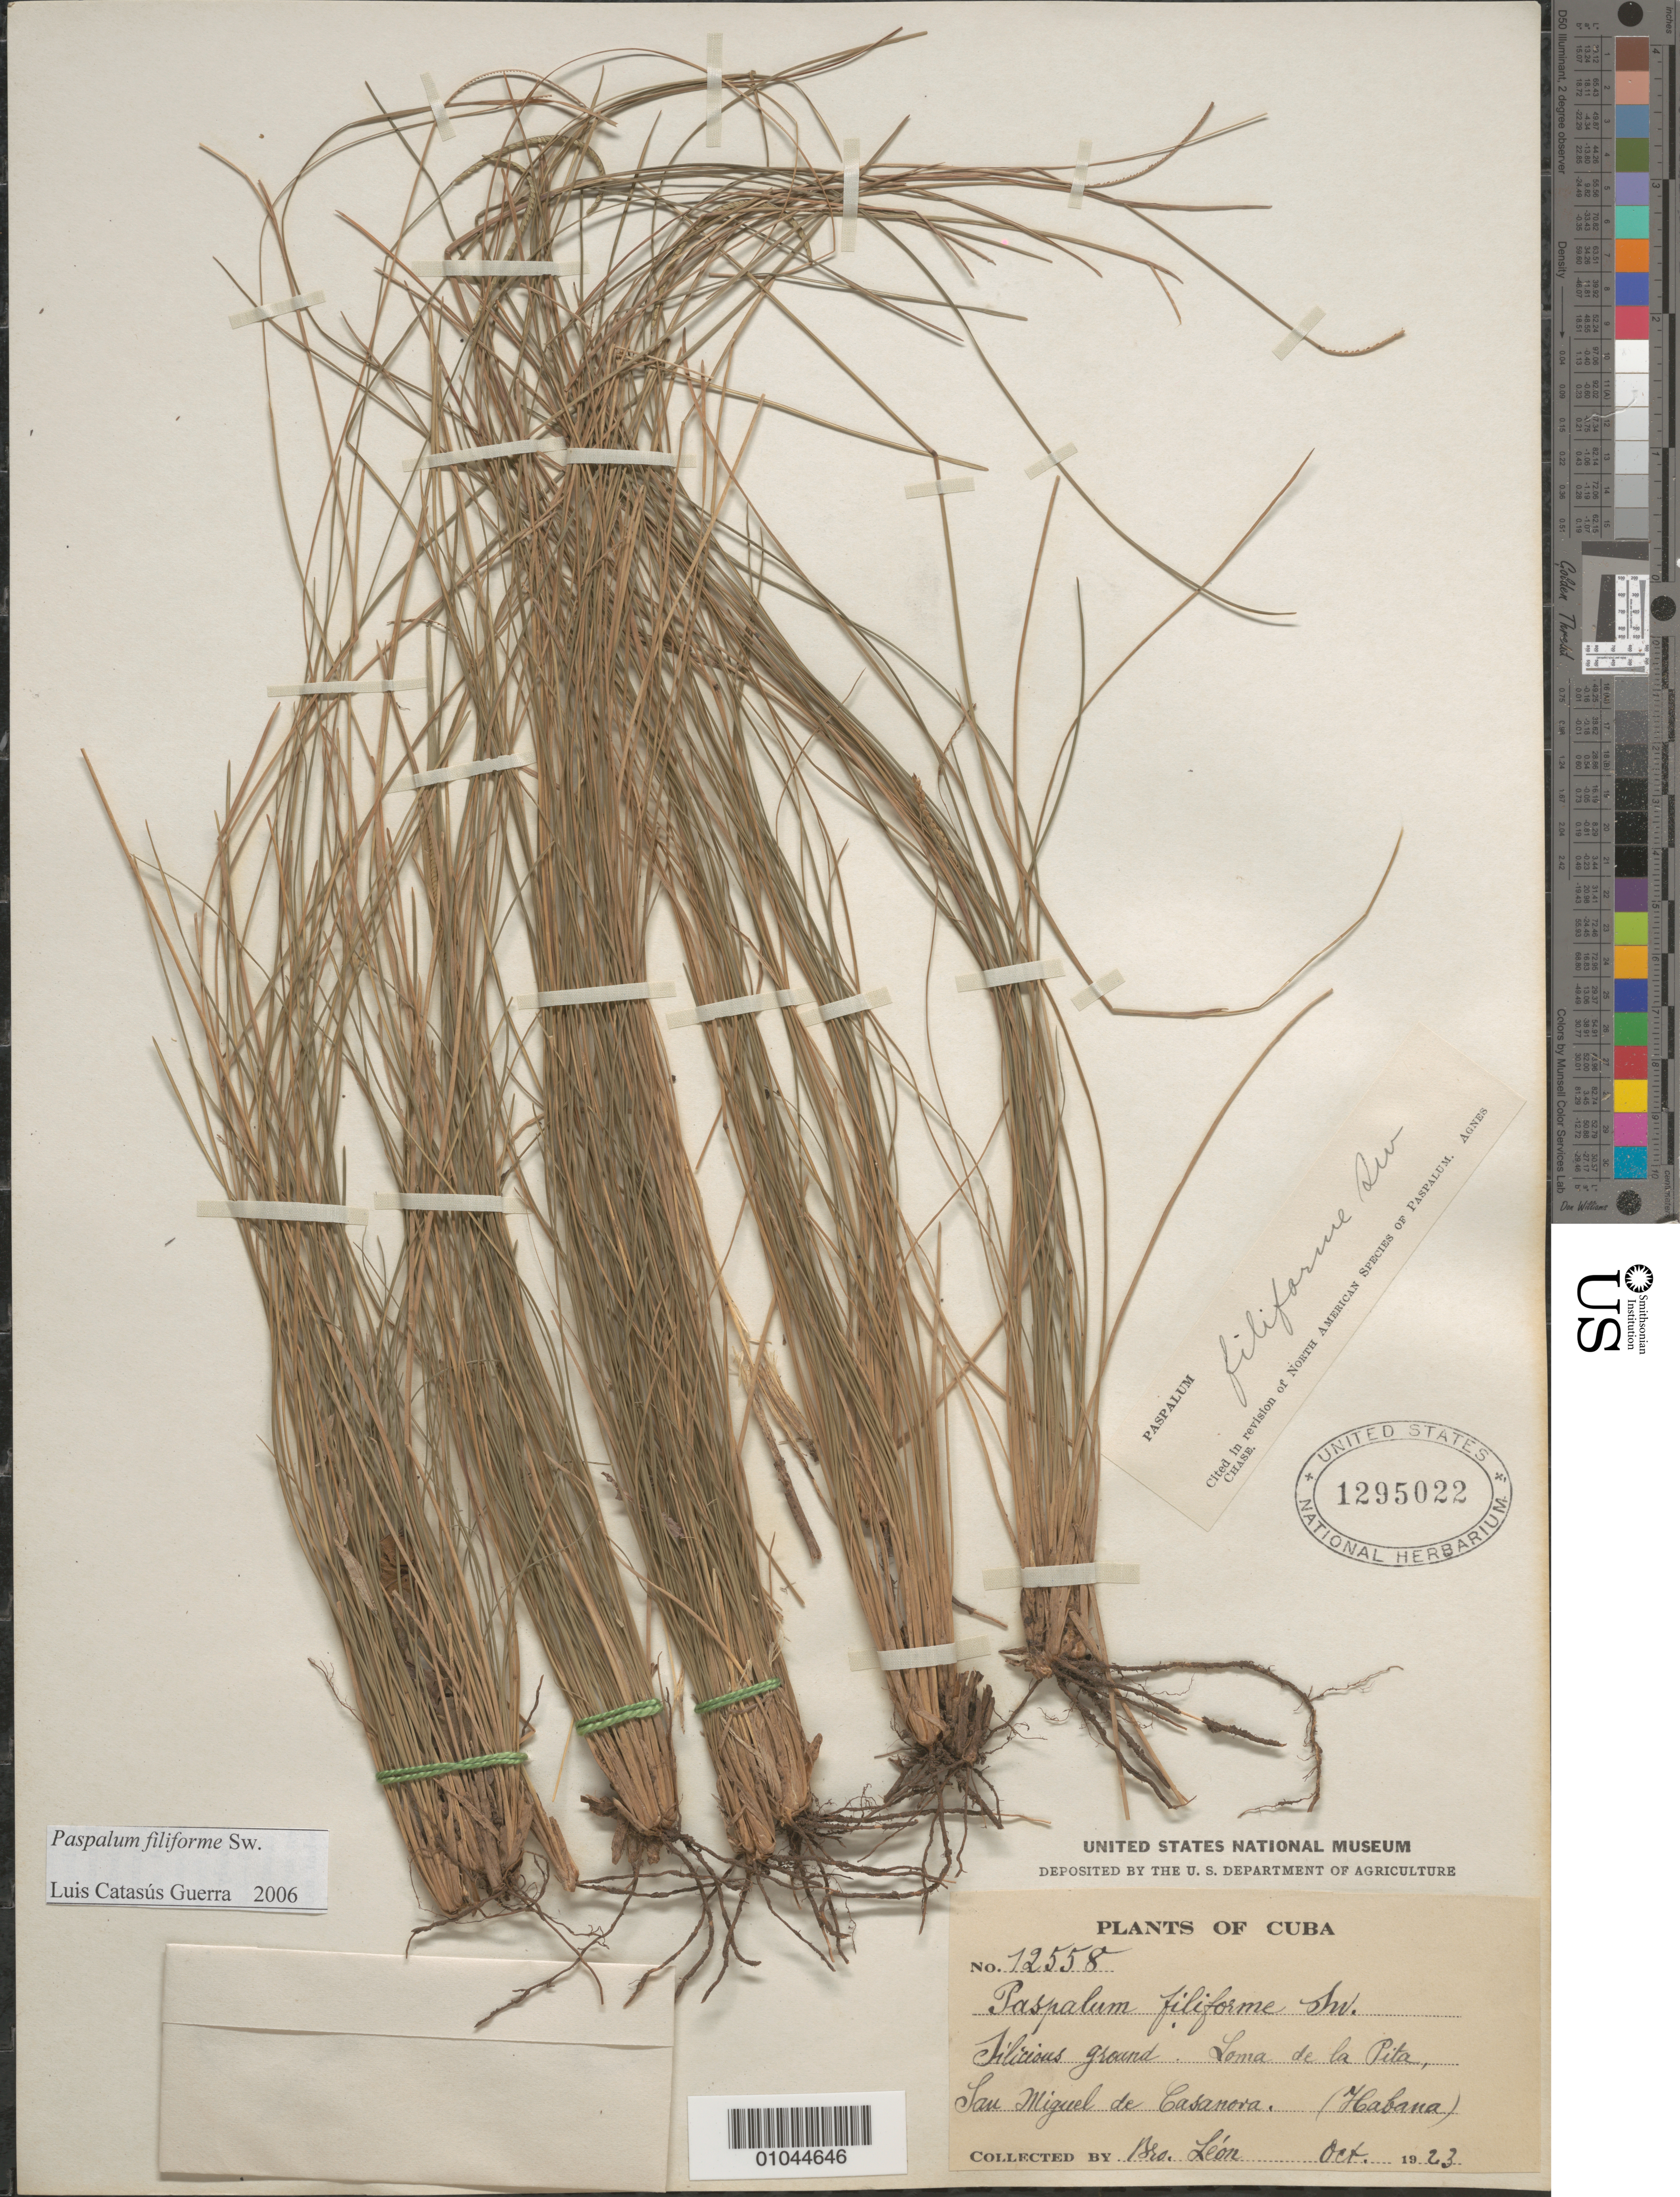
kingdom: Plantae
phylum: Tracheophyta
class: Liliopsida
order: Poales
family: Poaceae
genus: Paspalum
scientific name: Paspalum filiforme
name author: Sw.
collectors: Bro. León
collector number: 12558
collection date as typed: Oct 1923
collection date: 1923-10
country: Cuba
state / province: La Habana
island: Cuba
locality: Loma de la Pita, San Miguel de Casanova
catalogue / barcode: US 1295022